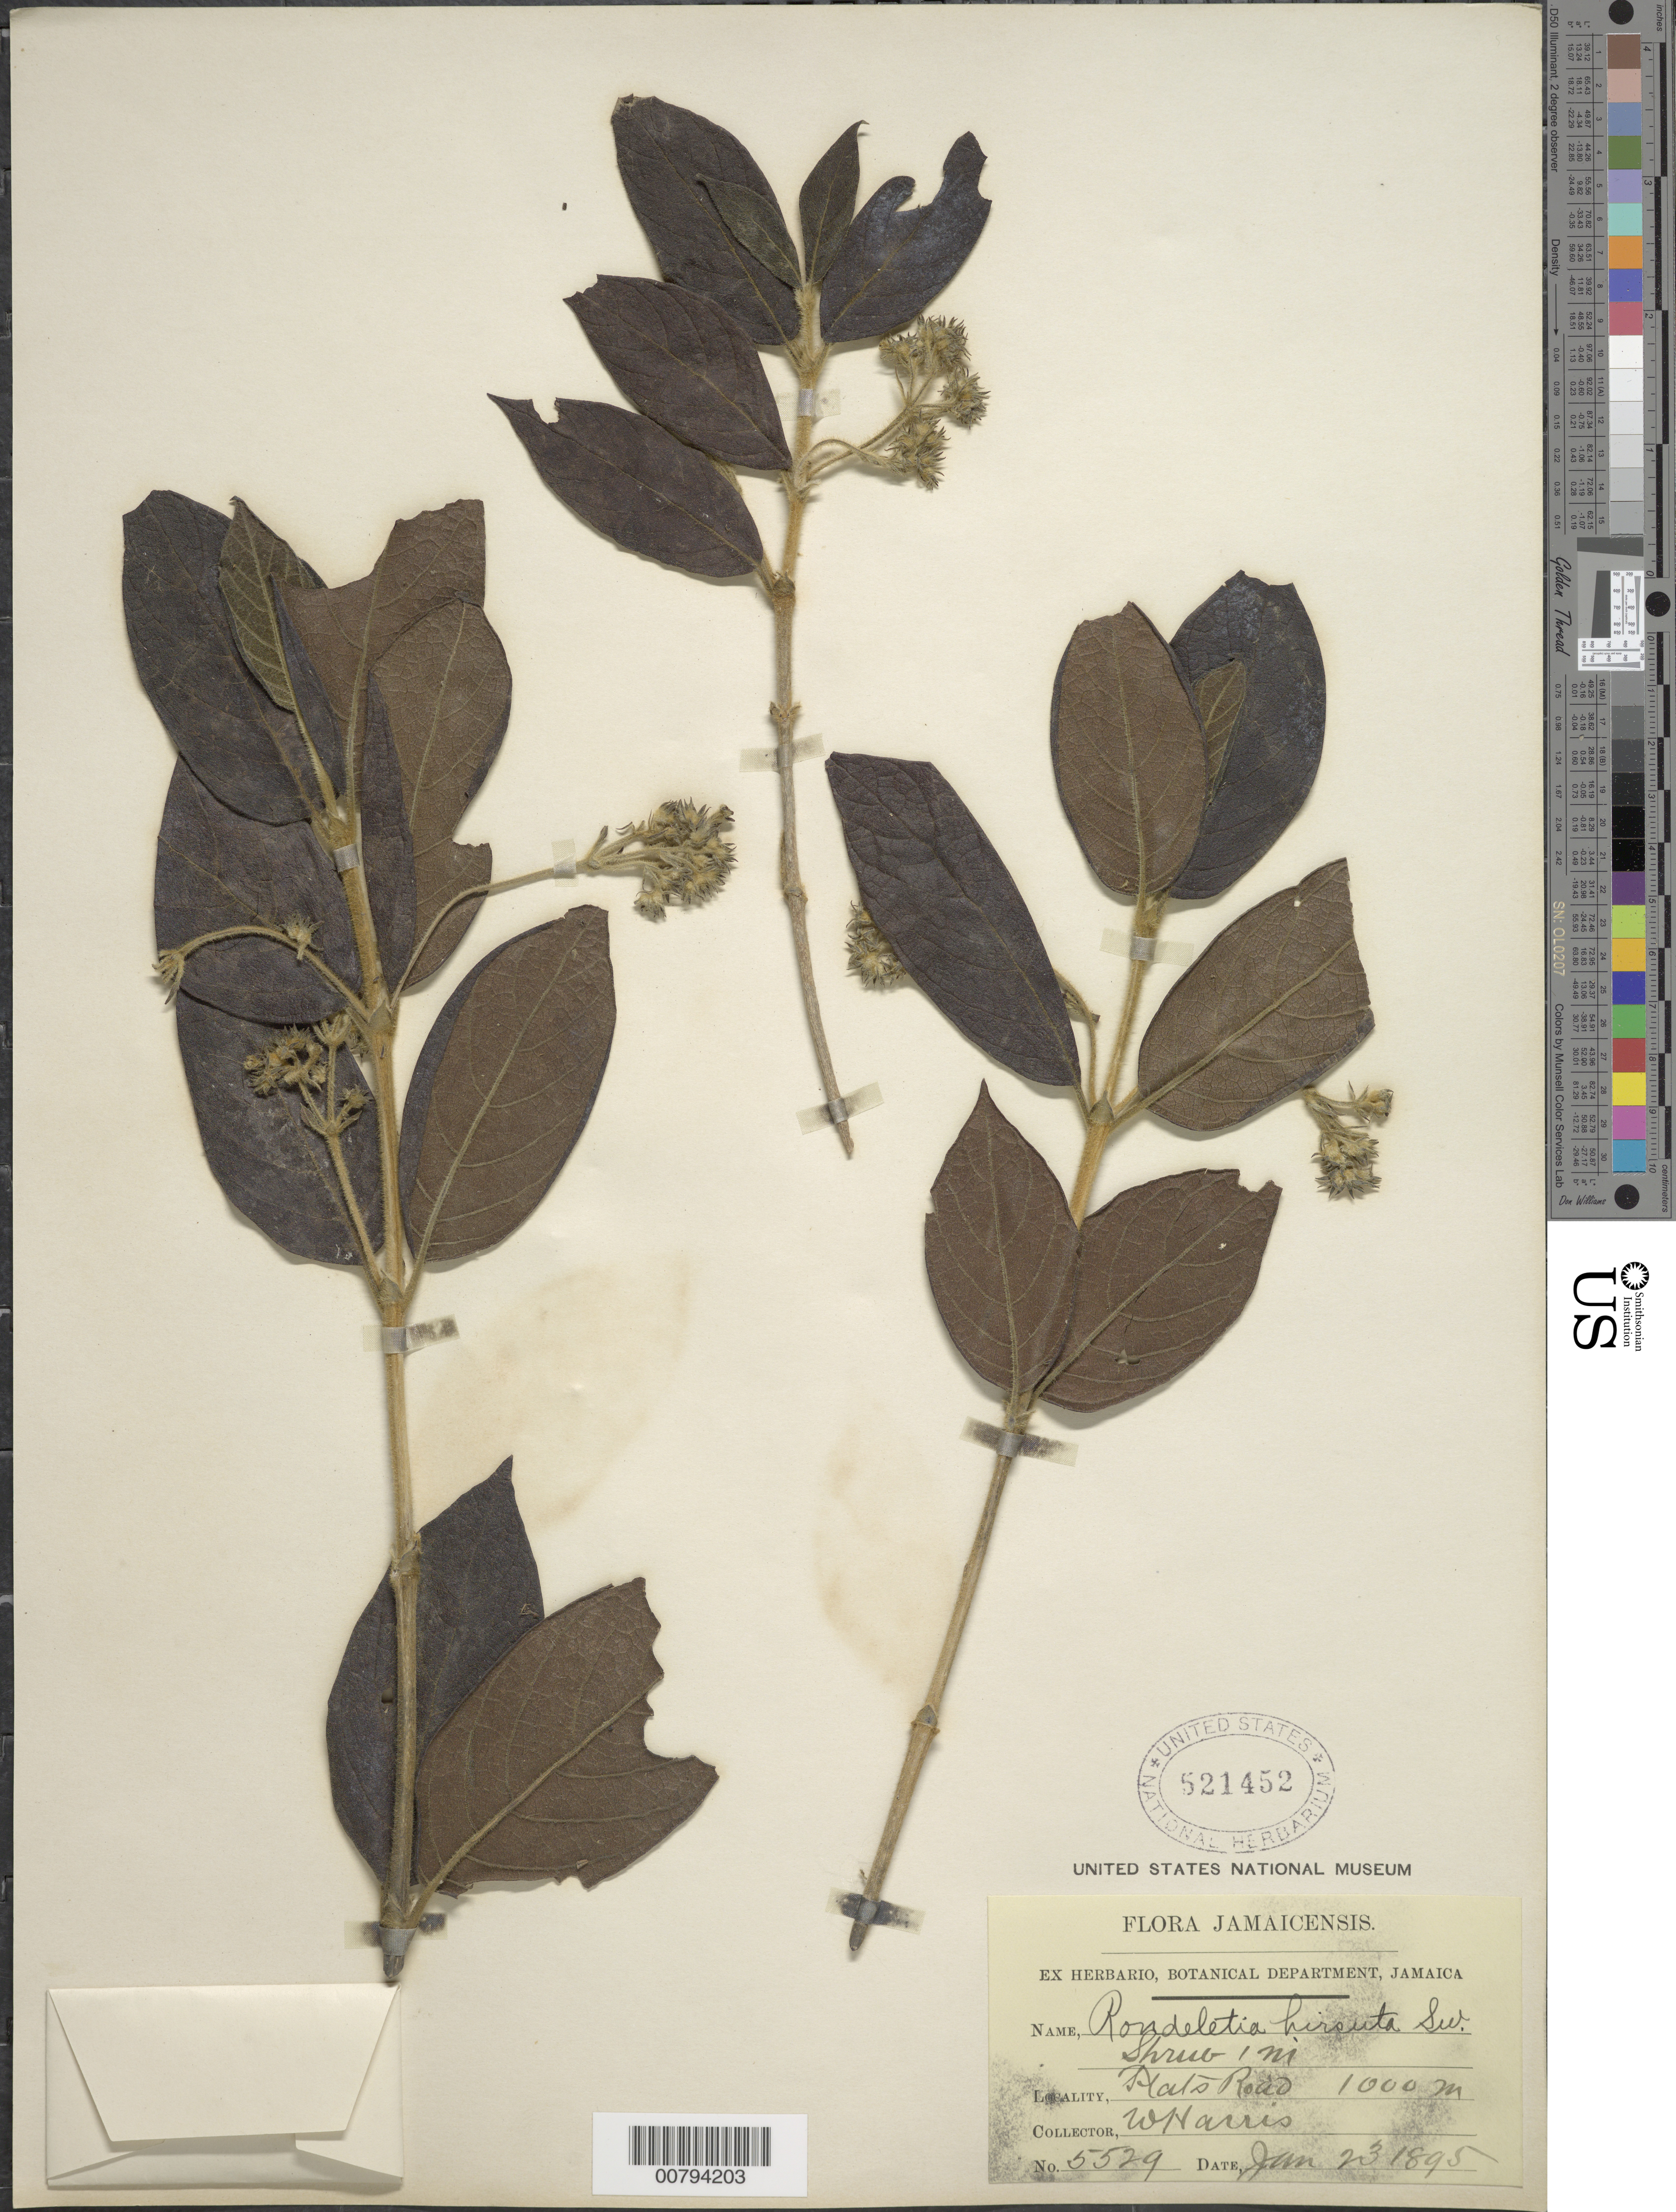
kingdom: Plantae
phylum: Tracheophyta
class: Magnoliopsida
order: Gentianales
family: Rubiaceae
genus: Rondeletia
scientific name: Rondeletia hirsuta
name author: Sw.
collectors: W. H. Harris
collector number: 5529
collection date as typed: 23 Jun 1895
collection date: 1895-06-23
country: Jamaica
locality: Stats (sp?) Road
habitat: Near road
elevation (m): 1000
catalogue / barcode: US 521452